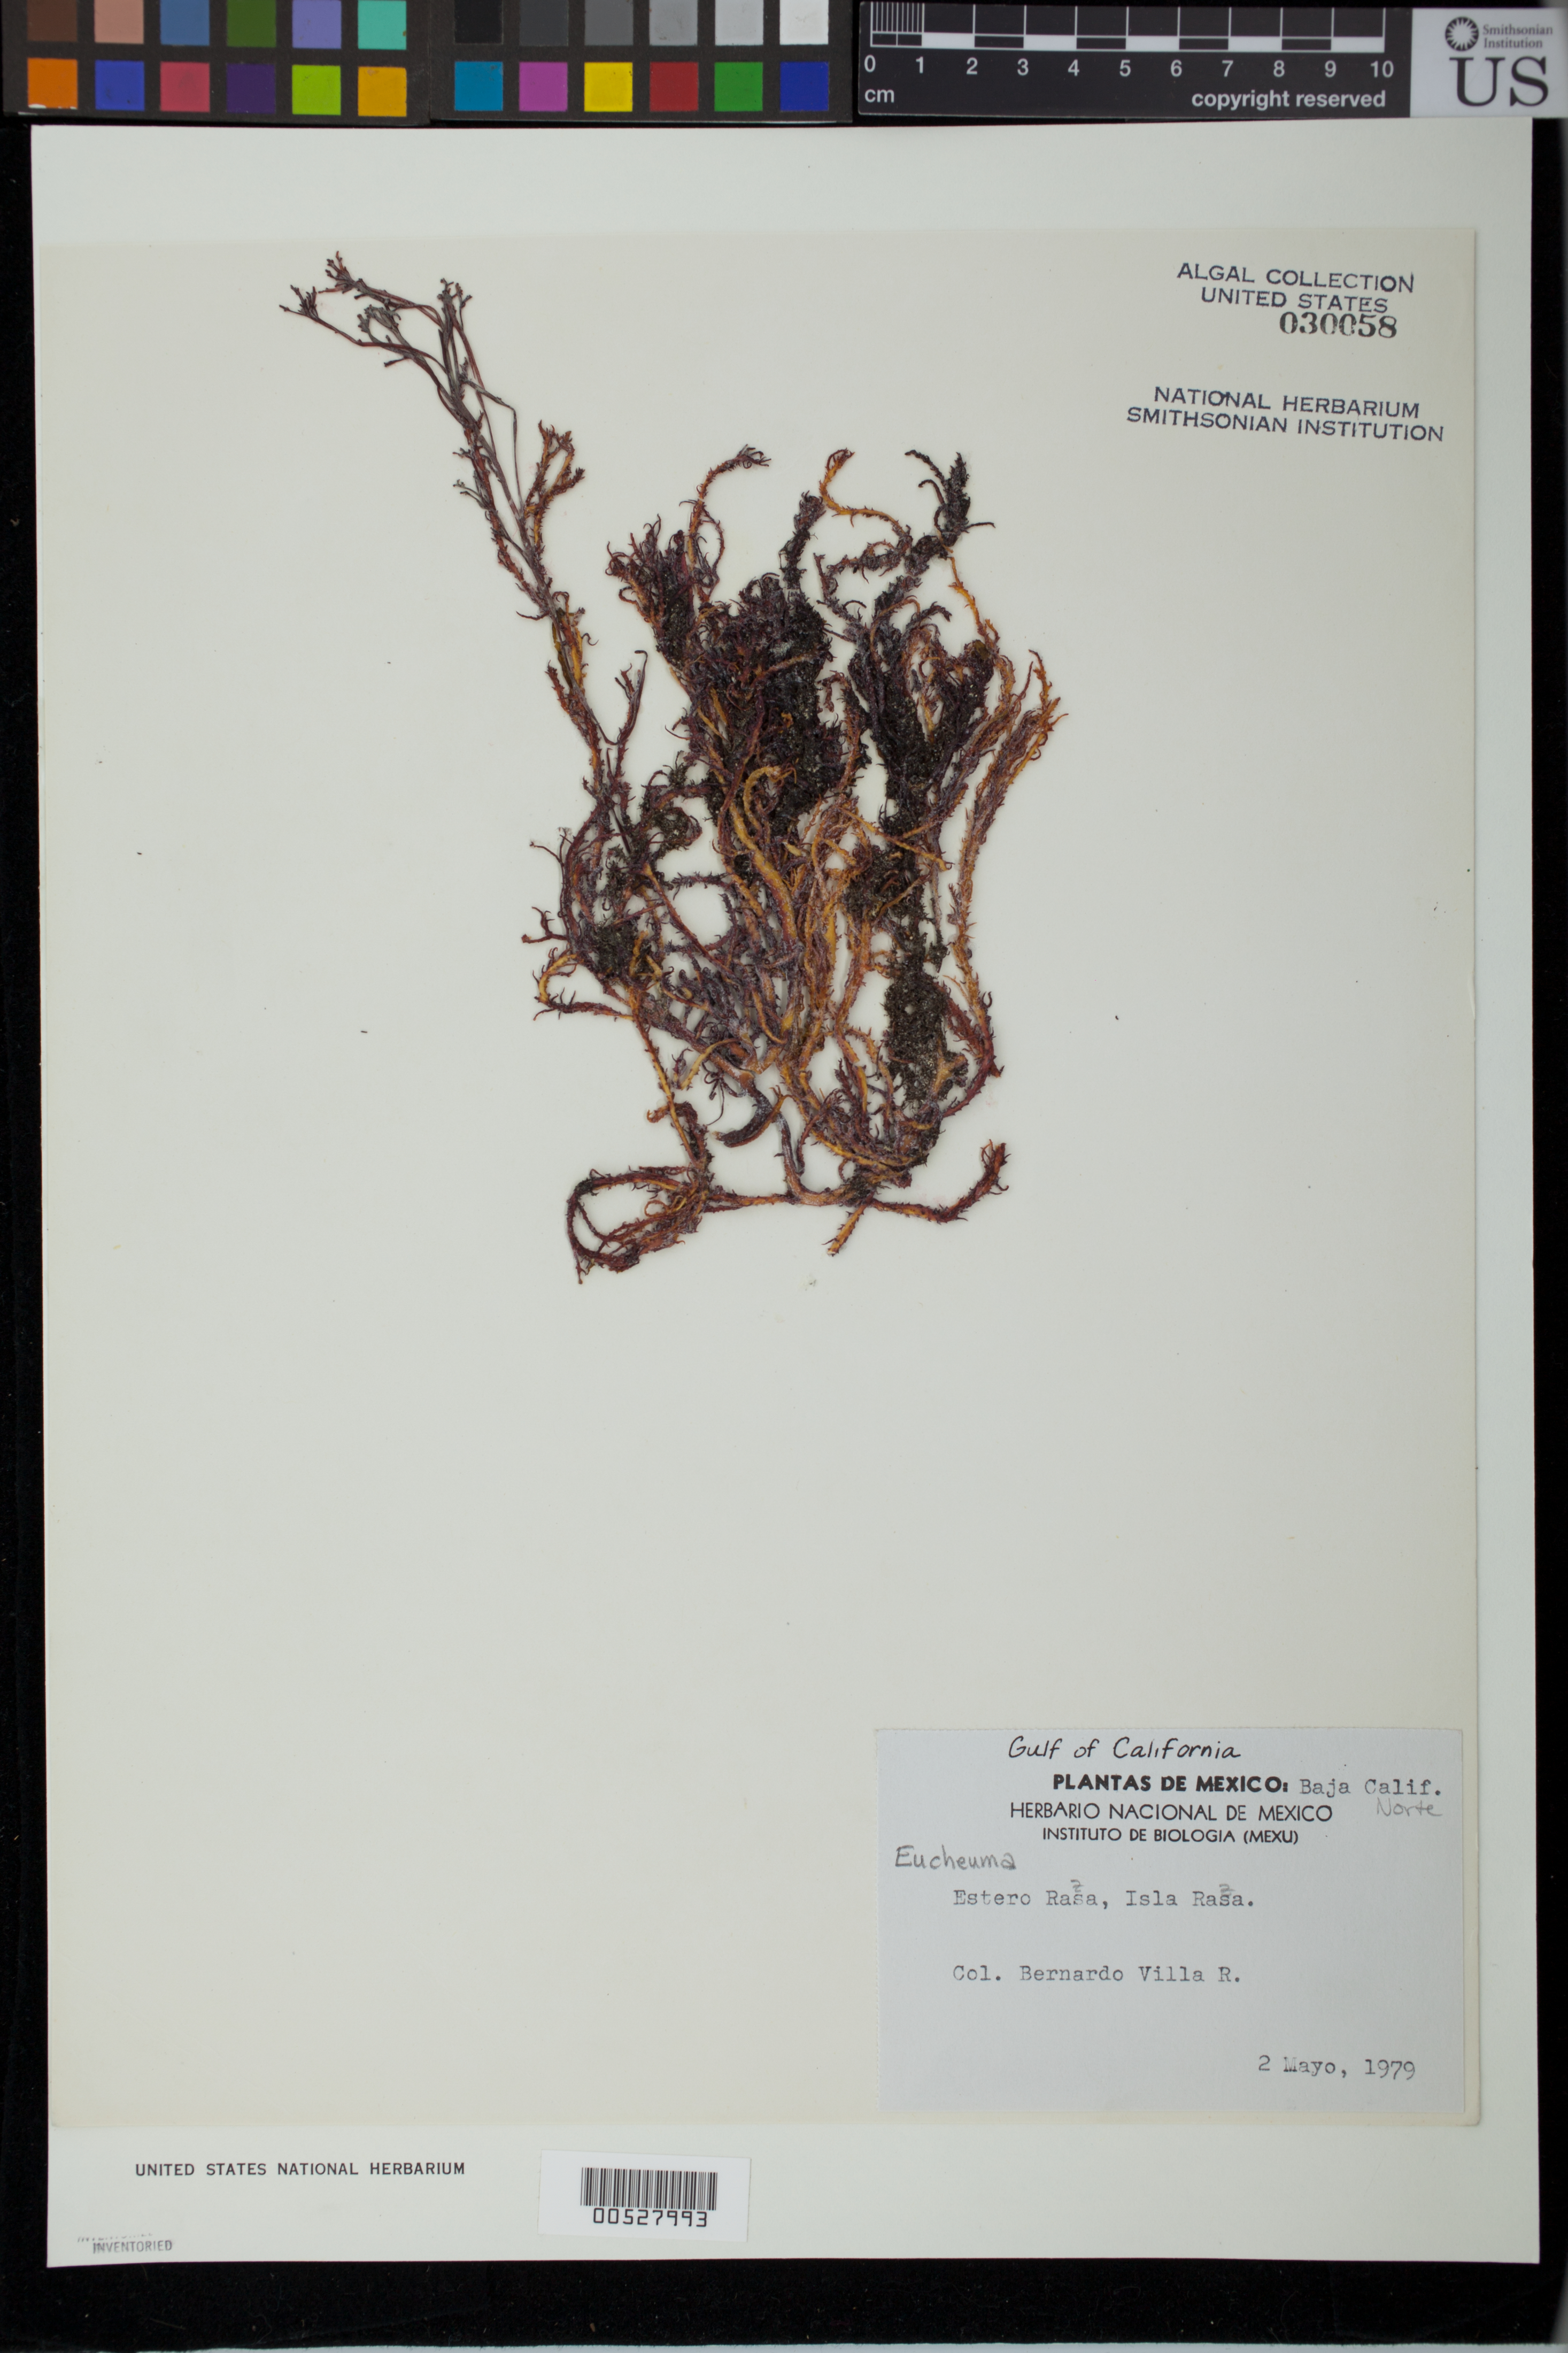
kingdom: Plantae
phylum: Rhodophyta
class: Florideophyceae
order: Gigartinales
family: Solieriaceae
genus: Eucheuma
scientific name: Eucheuma sp.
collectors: B. Villa R.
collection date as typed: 02 May 1979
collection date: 1979-05-02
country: Mexico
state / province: Baja California Norte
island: Isla Raza (Isla Rasa)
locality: Estero Raza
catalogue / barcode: US 30058